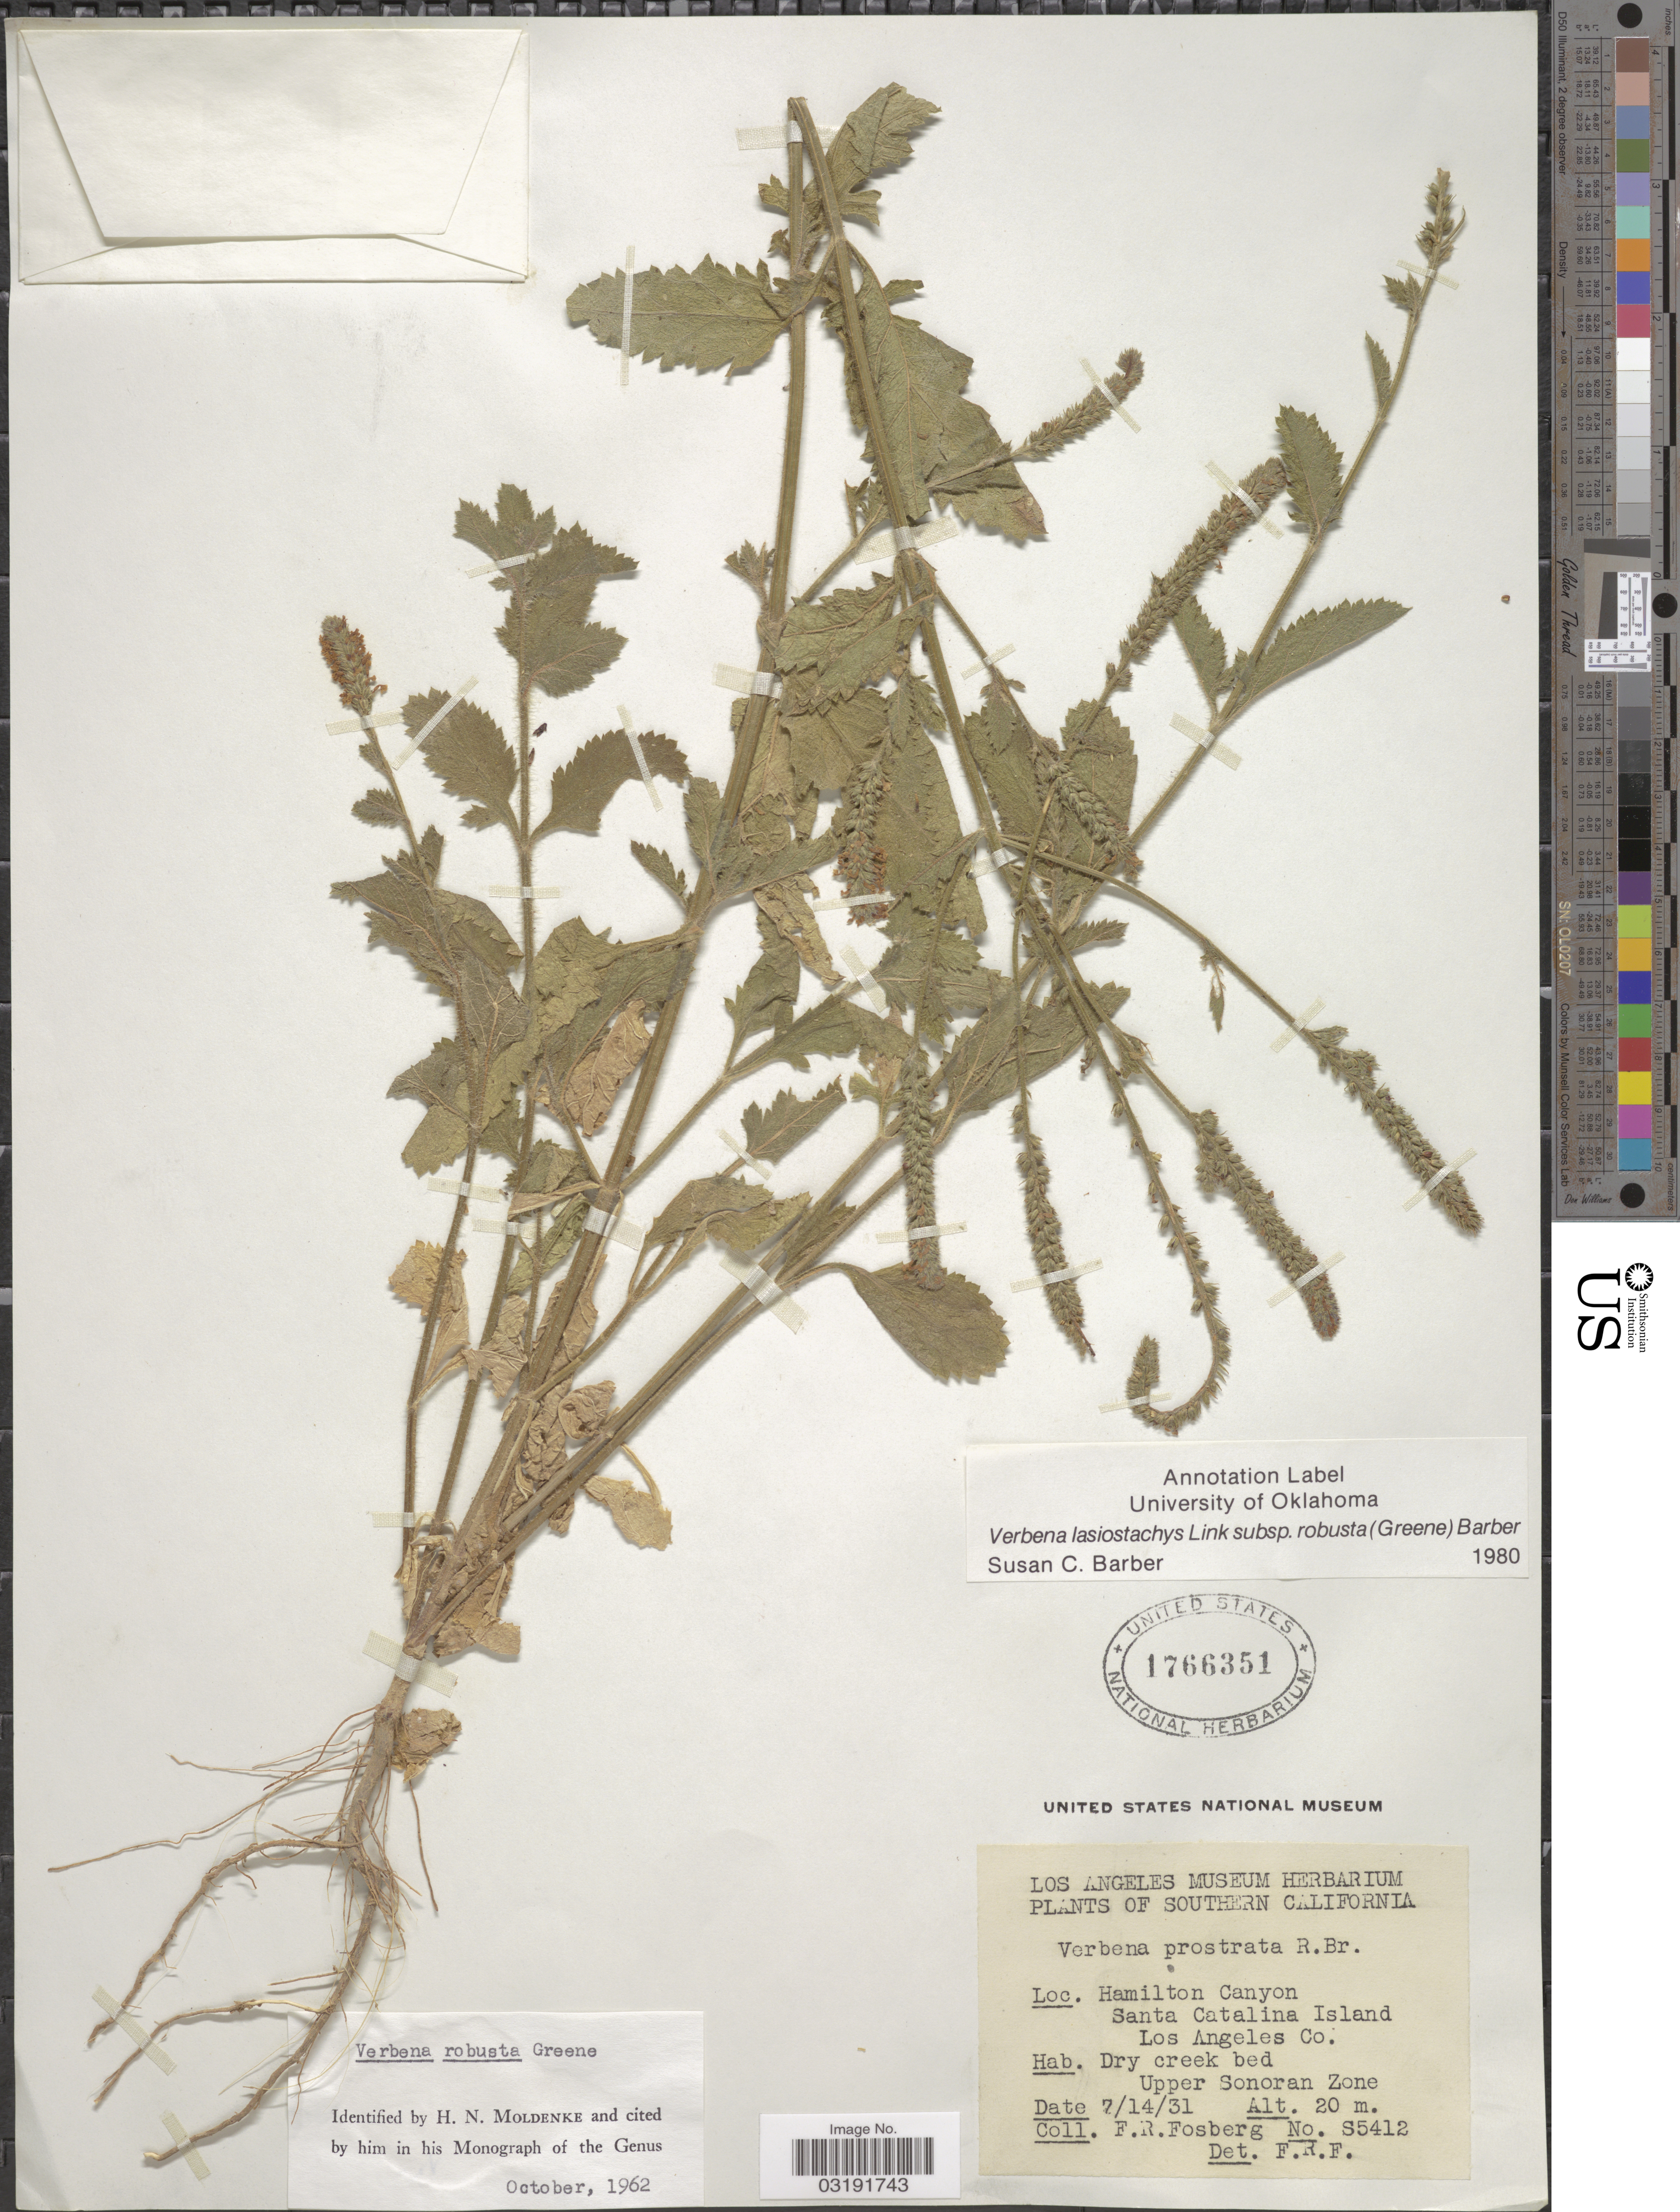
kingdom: Plantae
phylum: Tracheophyta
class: Magnoliopsida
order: Lamiales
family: Verbenaceae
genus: Verbena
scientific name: Verbena lasiostachys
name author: Link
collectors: F. R. Fosberg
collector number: S5412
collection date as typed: Transcribed d/m/y: 14/7/31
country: United States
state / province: California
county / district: Los Angeles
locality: Southern California. Hamilton Canyon. Santa Catalina Island Los Angeles Co.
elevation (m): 20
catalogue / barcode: US 1766351